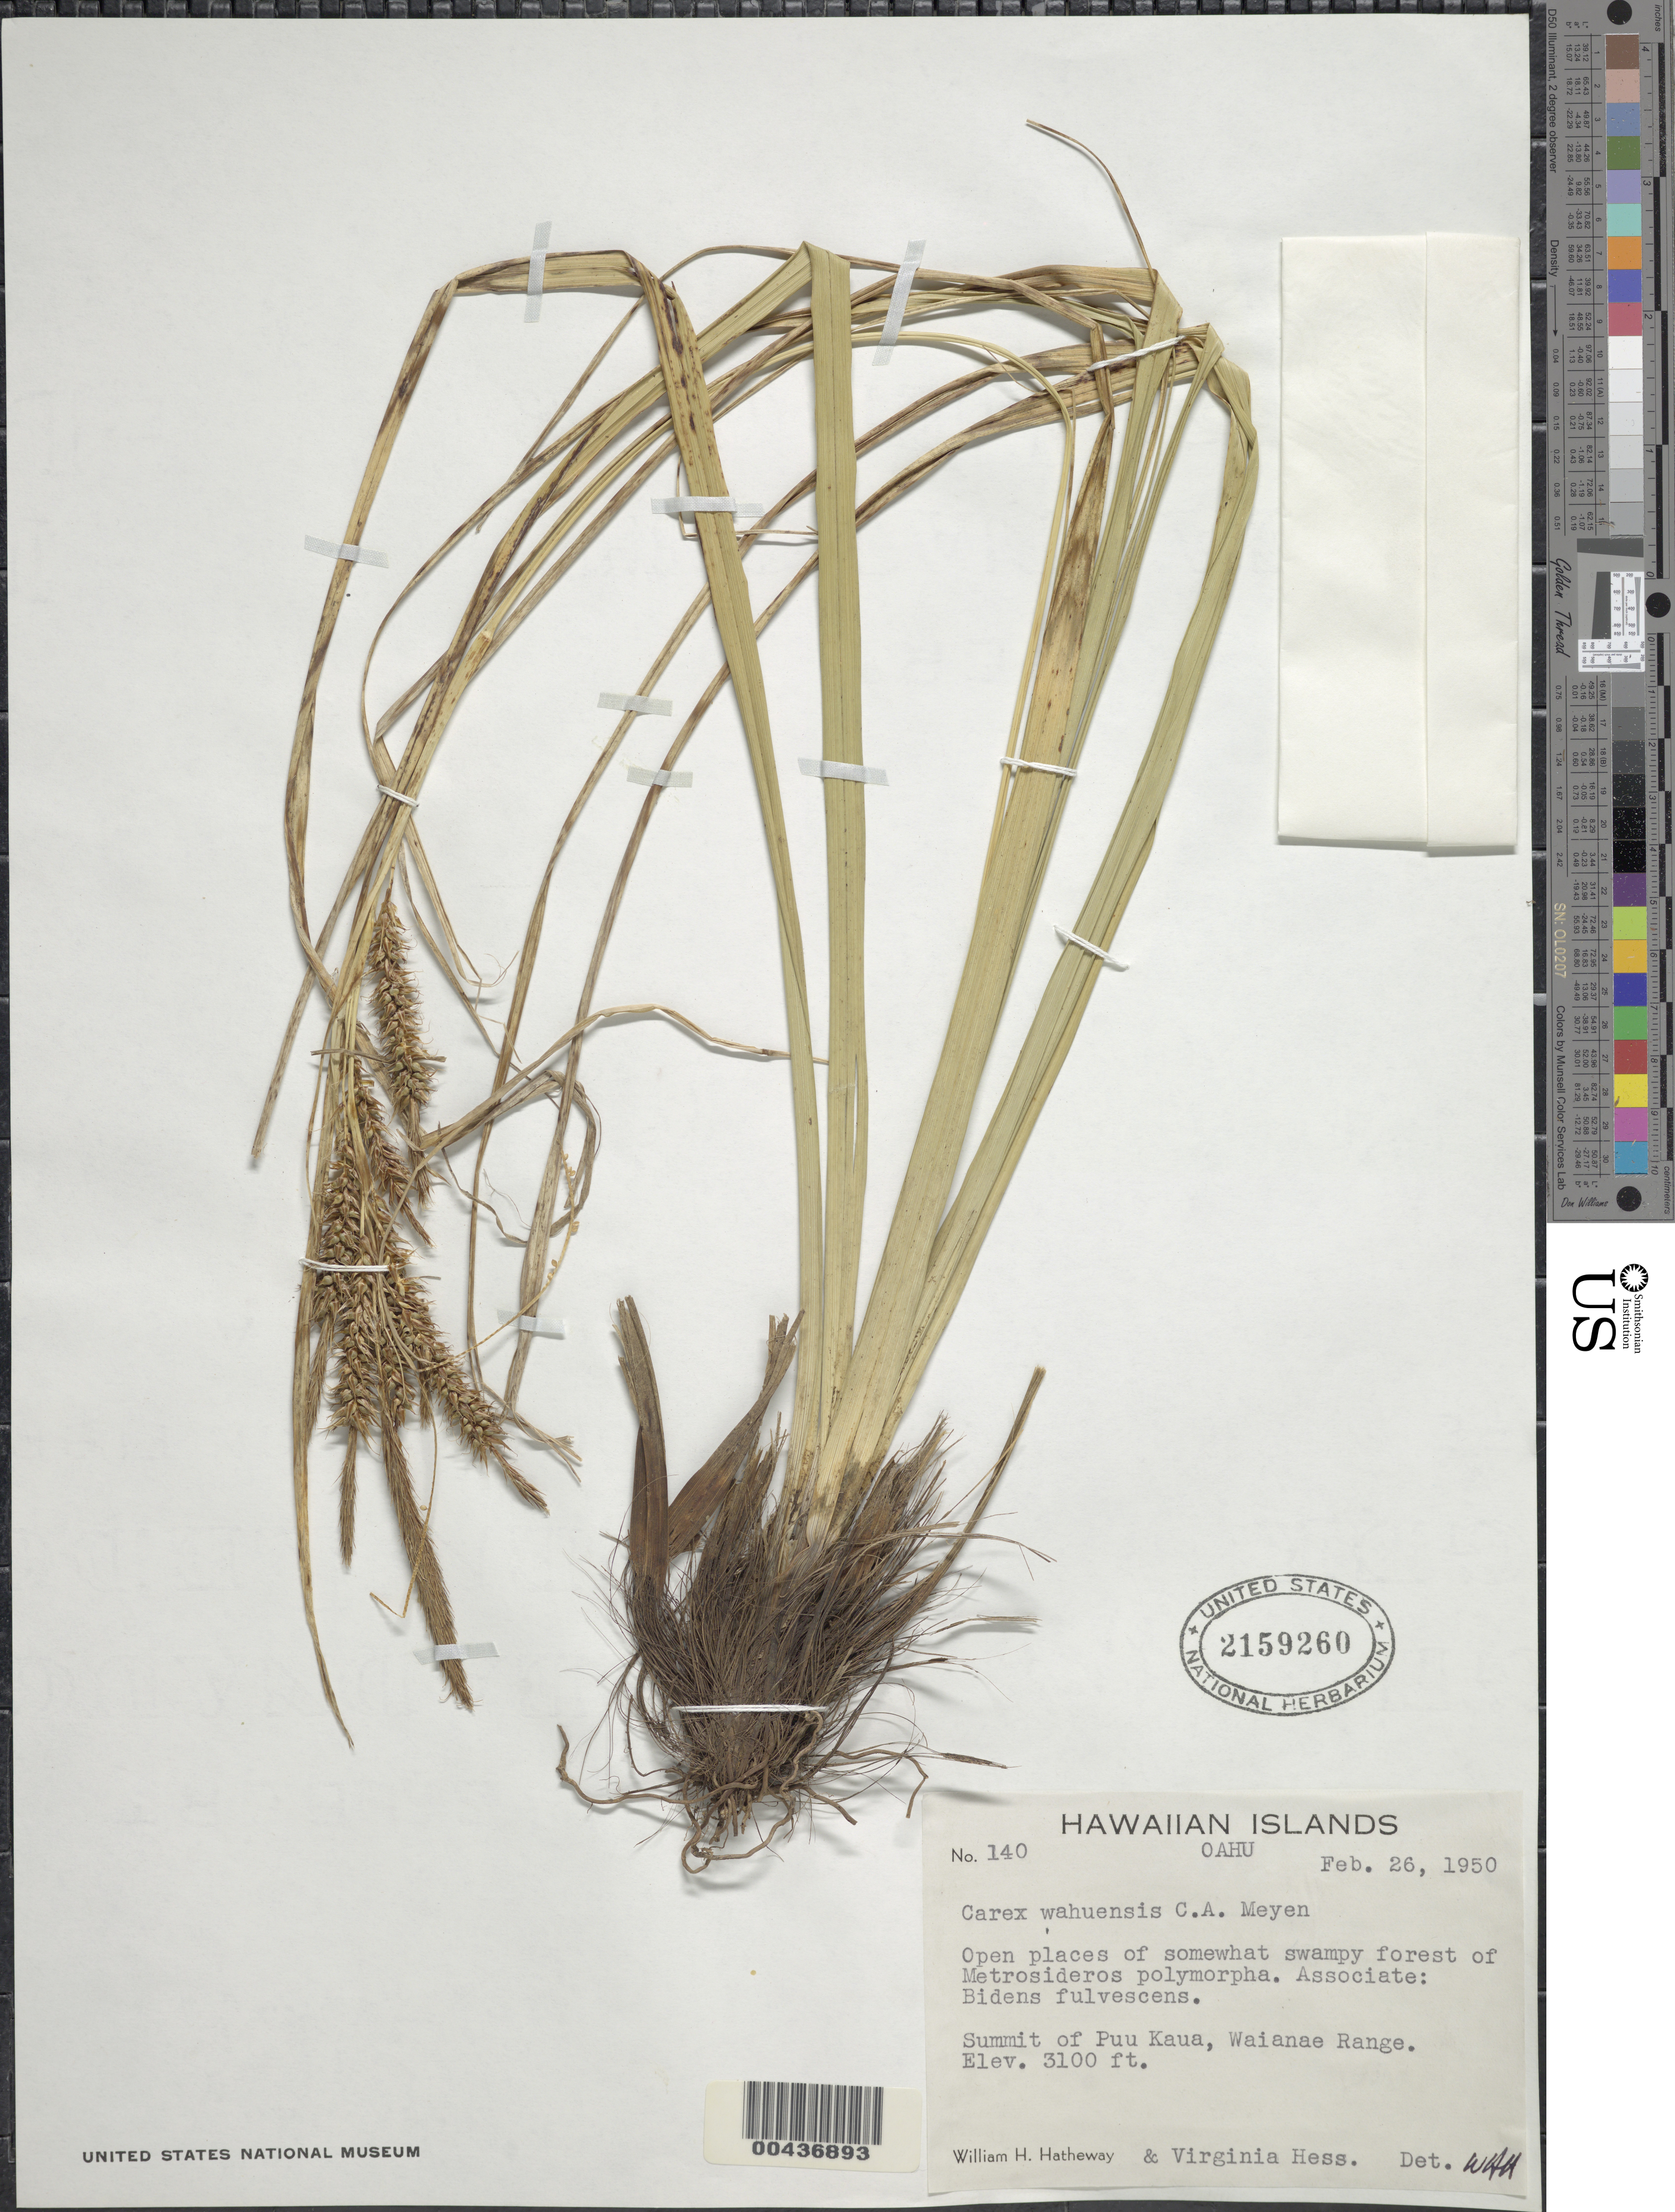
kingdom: Plantae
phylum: Tracheophyta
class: Liliopsida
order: Poales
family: Cyperaceae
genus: Carex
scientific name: Carex wahuensis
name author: C.A. Mey.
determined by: Hatheway, W. H.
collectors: W. H. Hatheway & V. Hess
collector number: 140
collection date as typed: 26 Feb 1950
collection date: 1950-02-26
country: United States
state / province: Hawaii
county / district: Honolulu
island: Oahu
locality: Summit of Puu Kaua, Waianae Range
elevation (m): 945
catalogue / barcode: US 2159260